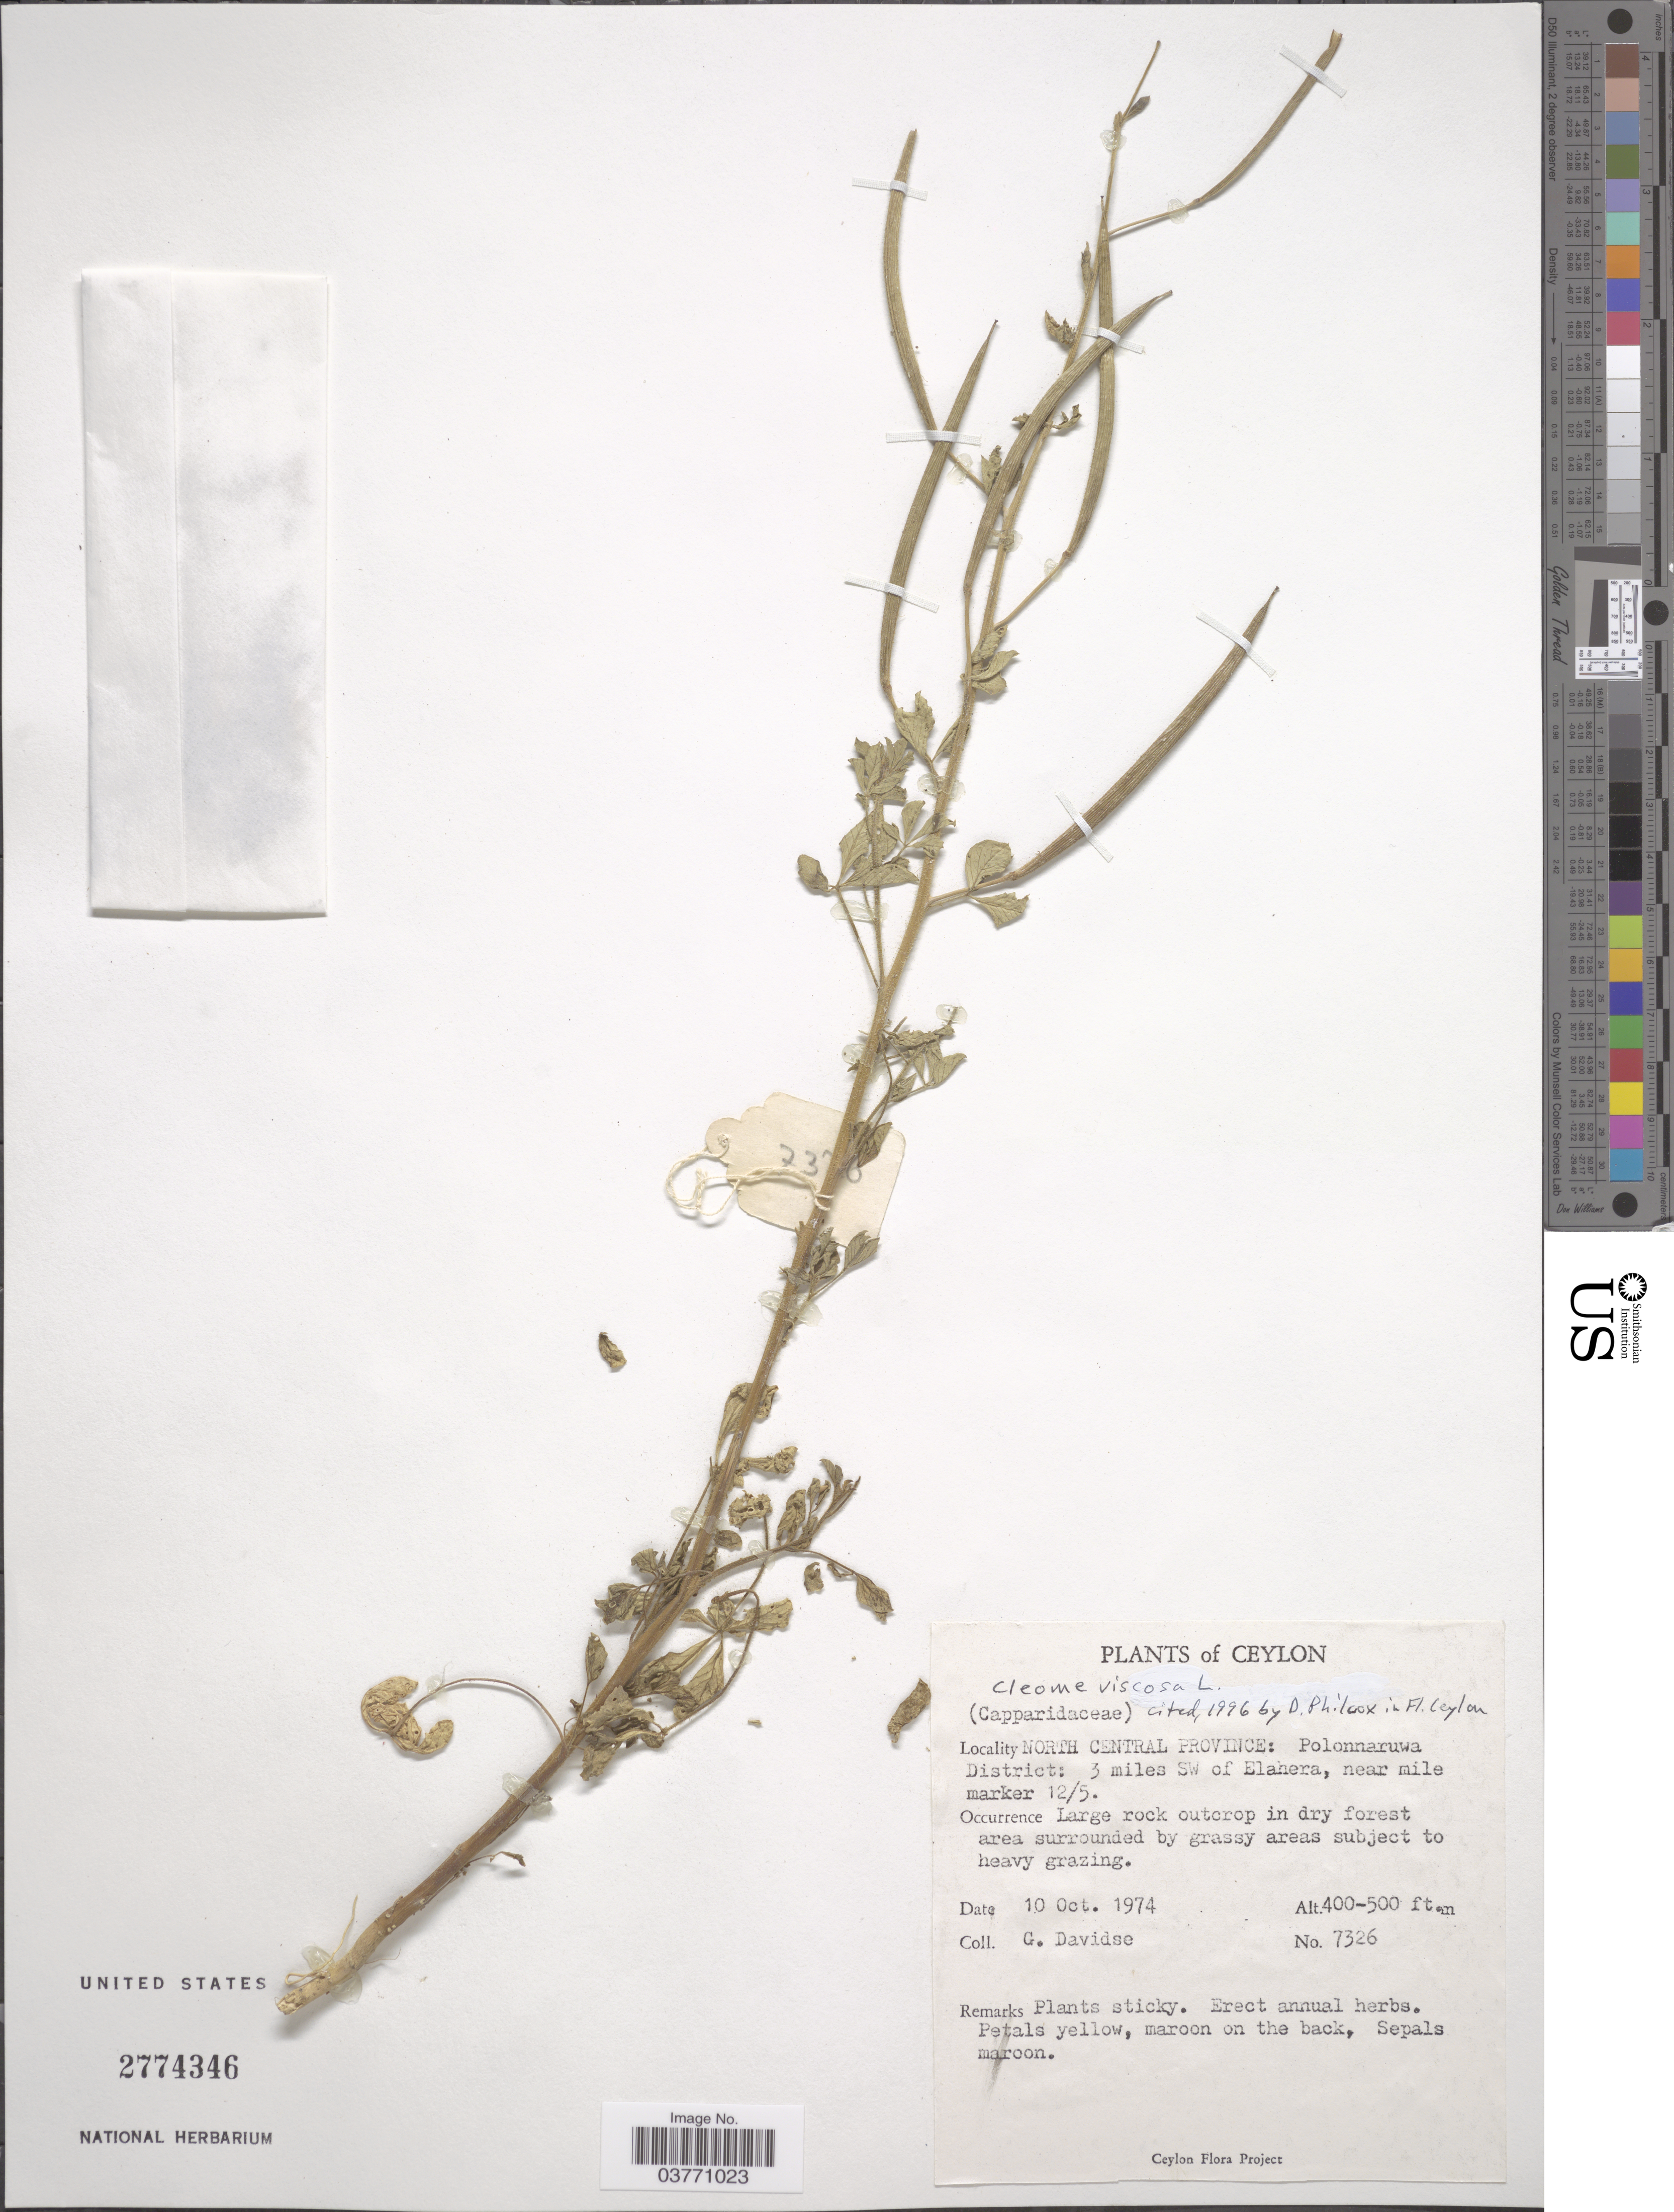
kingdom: Plantae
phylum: Tracheophyta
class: Magnoliopsida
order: Brassicales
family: Cleomaceae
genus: Arivela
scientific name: Arivela viscosa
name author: (L.) Raf.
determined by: Strong, M. T., (US), Smithsonian Institution - National Museum of Natural History (UNITED STATES)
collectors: G. Davidse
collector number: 7326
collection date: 1974-10-10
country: Sri Lanka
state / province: North Central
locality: Ceylon. Polonnaruwa District: 3 miles SW of Elanera, near mile marker 12/5.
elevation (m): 122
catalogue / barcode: US 2774346